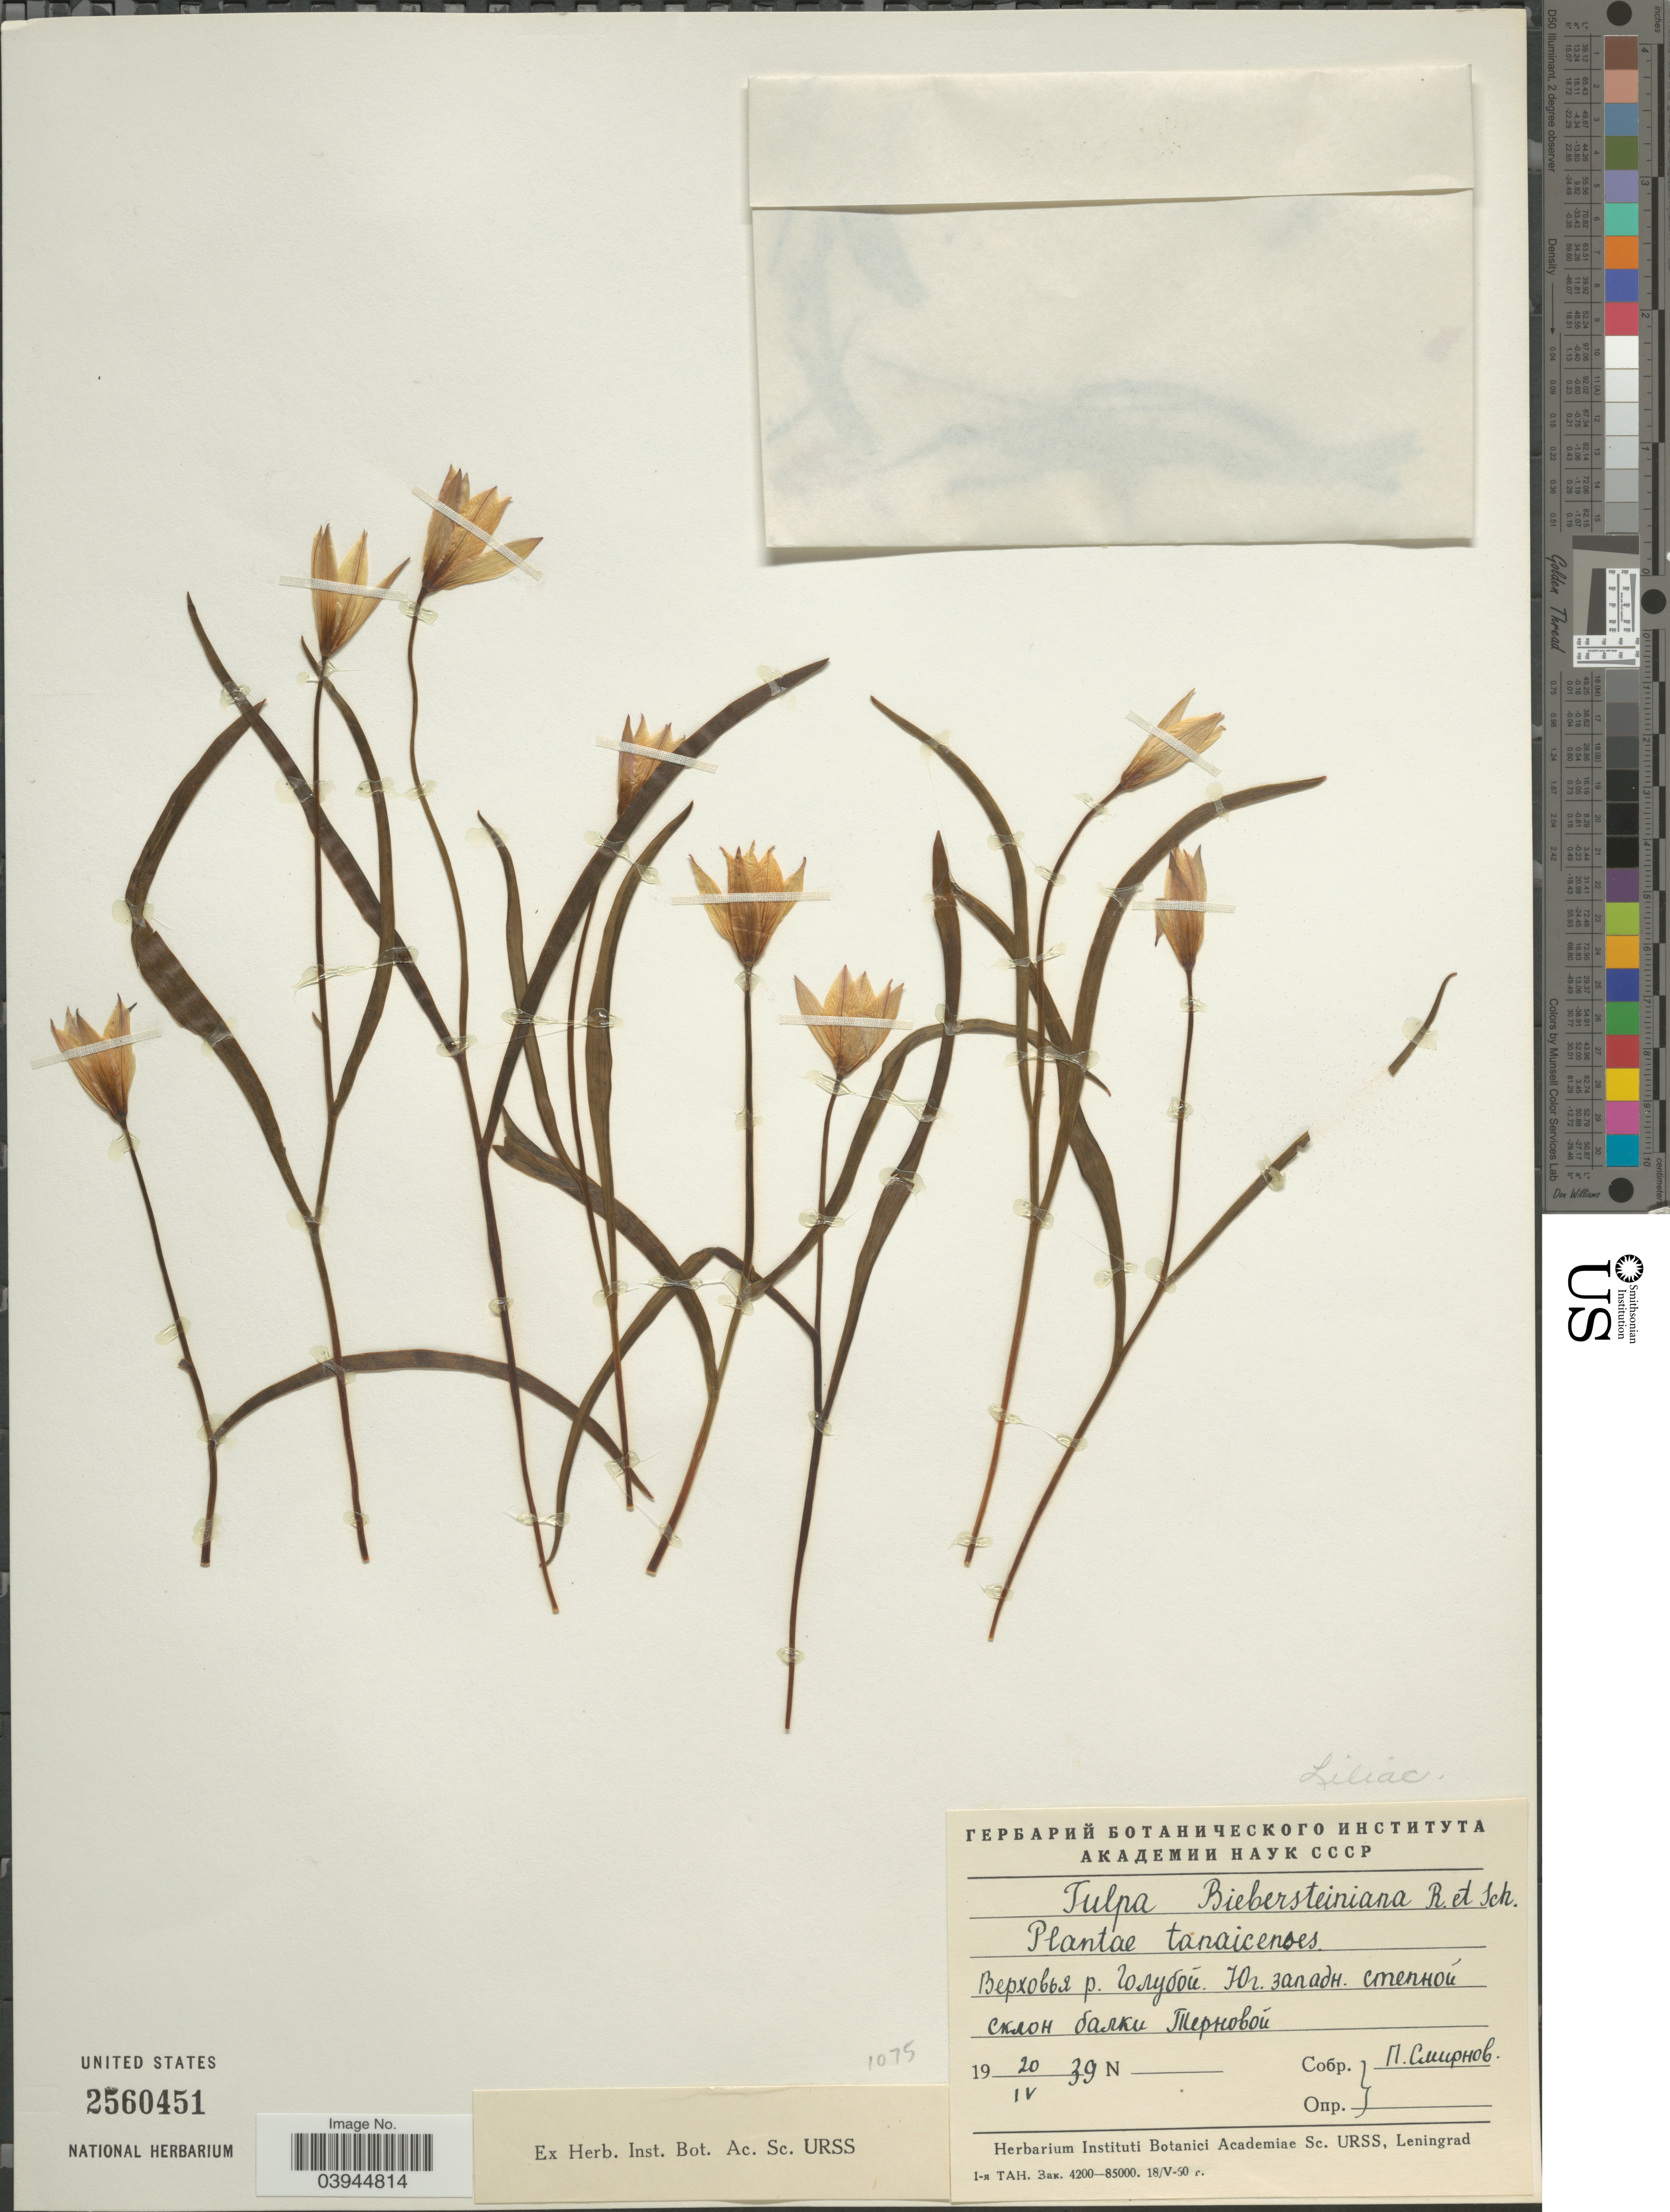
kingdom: Plantae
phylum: Tracheophyta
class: Liliopsida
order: Liliales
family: Liliaceae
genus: Tulipa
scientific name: Tulipa biebersteiniana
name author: Schult. & Schult. f.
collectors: P. Smirnov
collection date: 1939-04-20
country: Russian Federation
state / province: Kaliningrad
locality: River Golubaya, south-east slope of Balka Ternovaya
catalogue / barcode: US 2560451